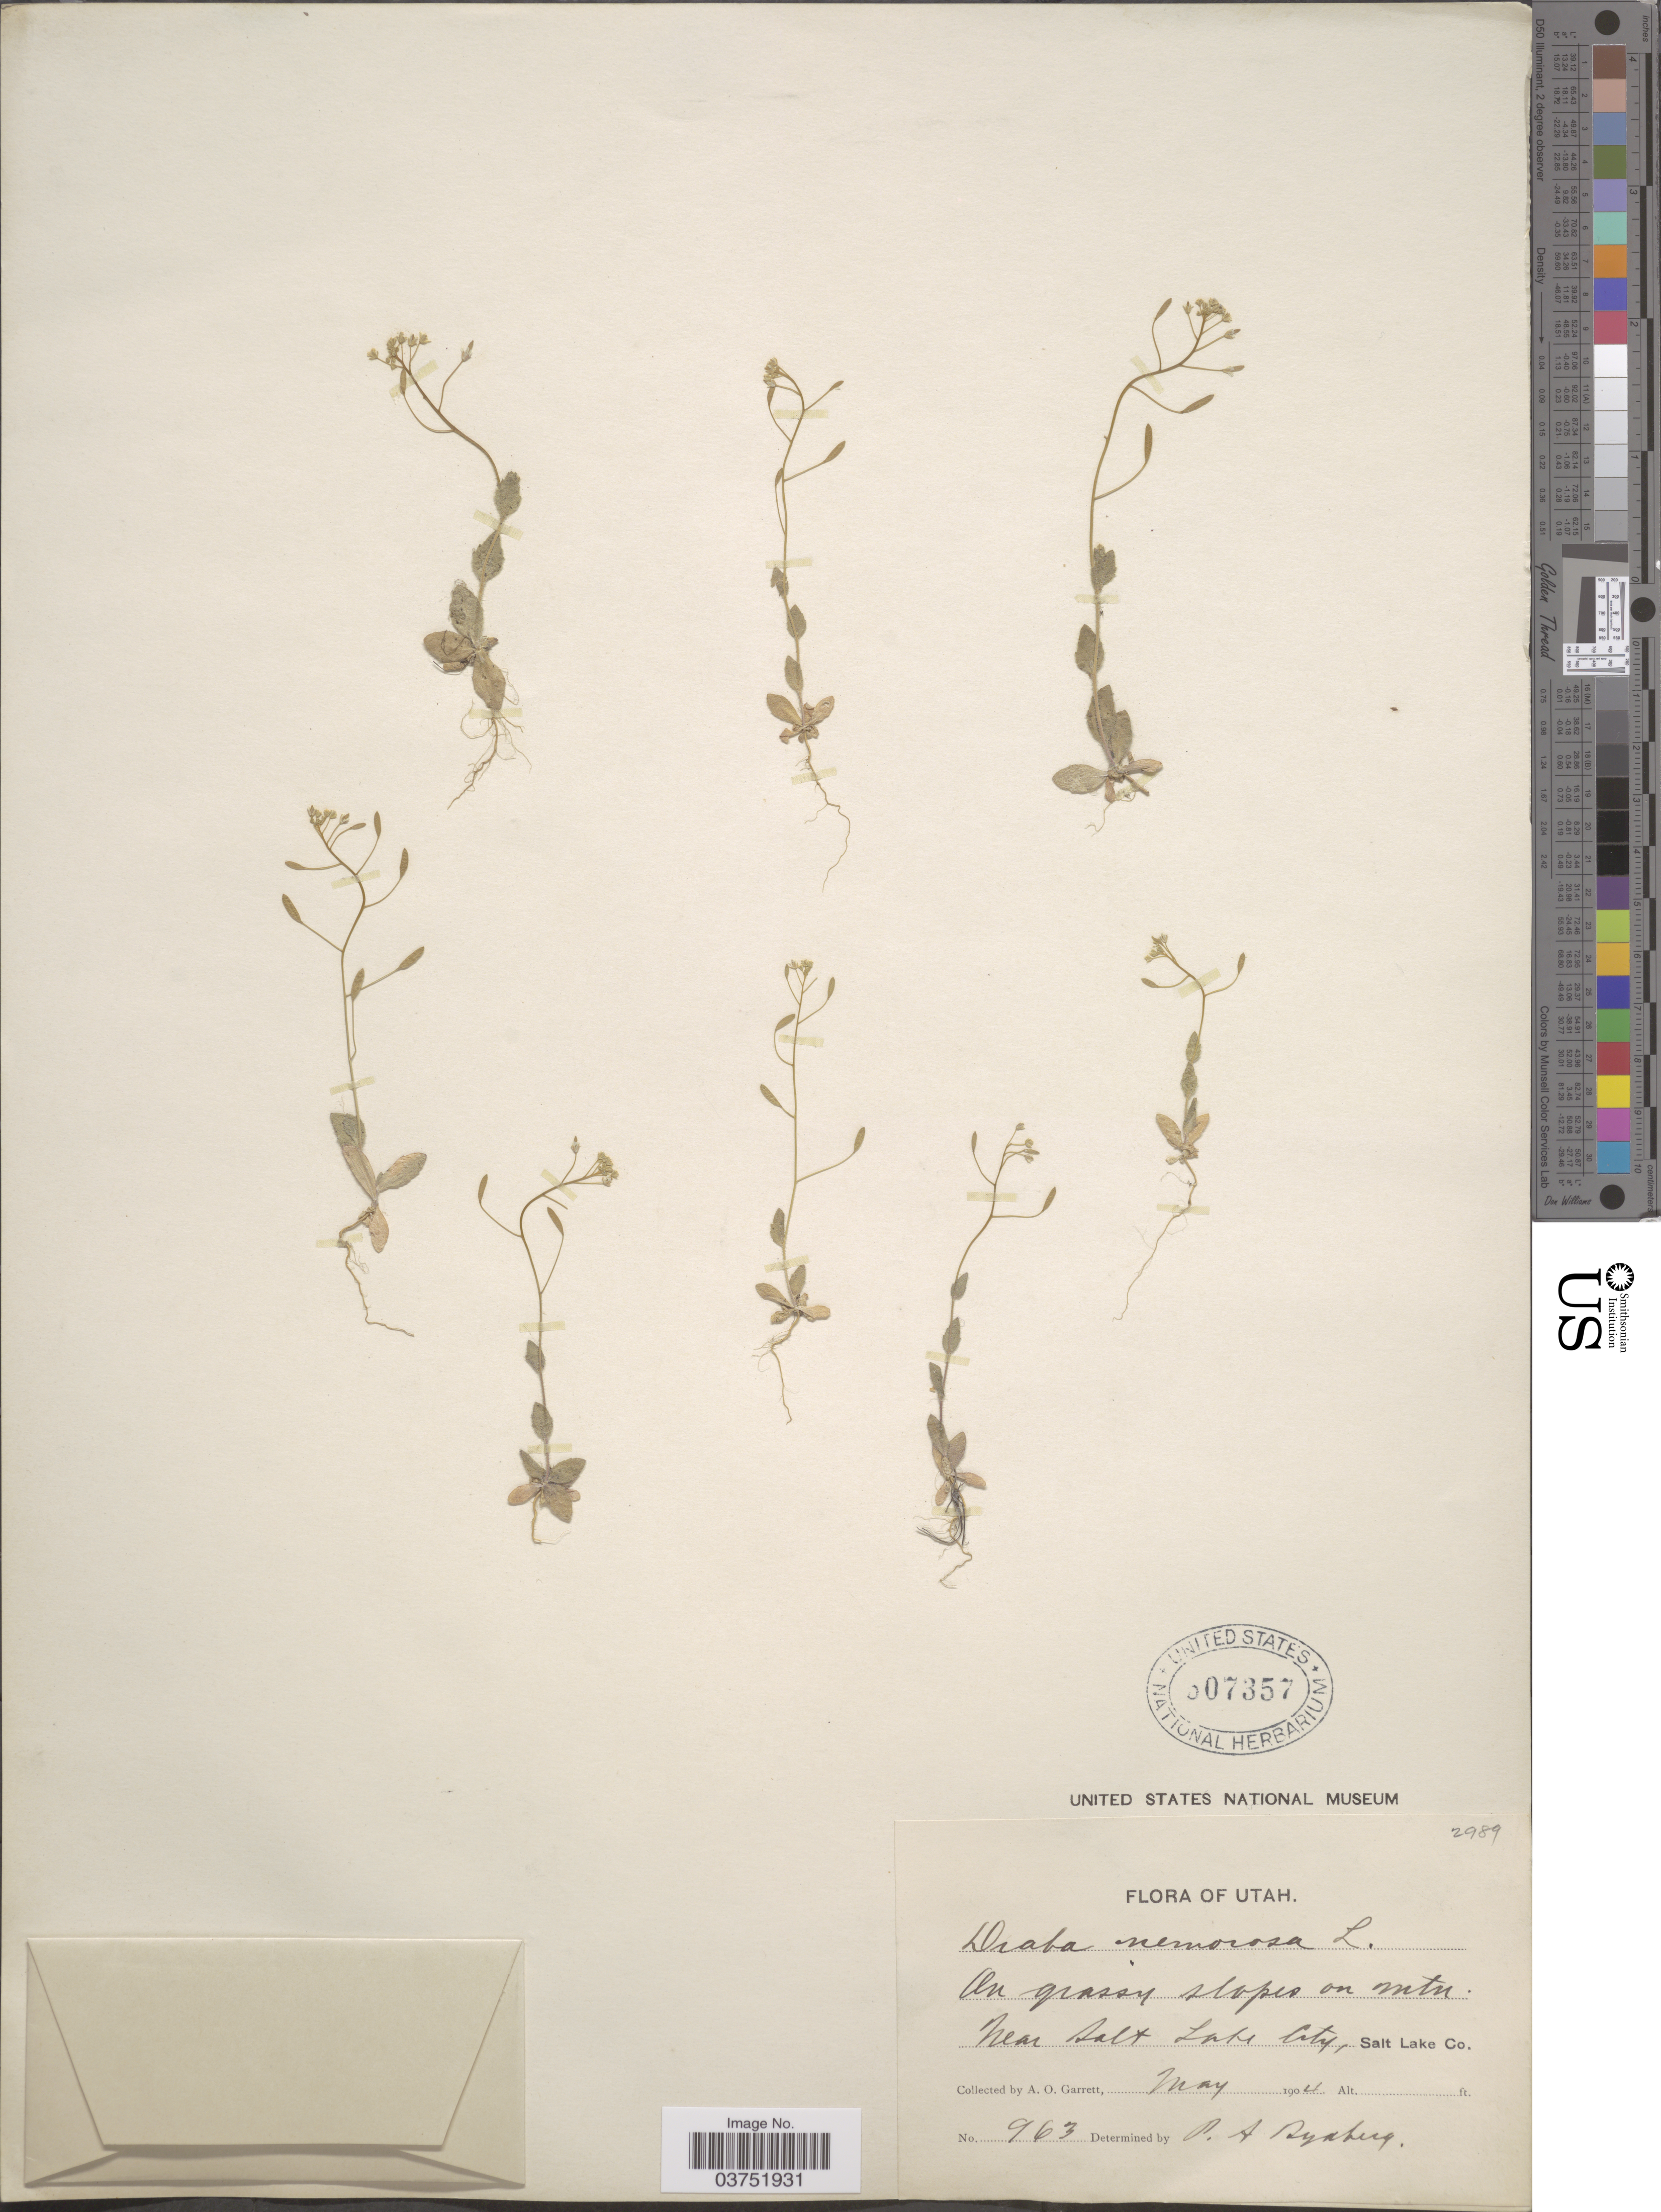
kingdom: Plantae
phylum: Tracheophyta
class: Magnoliopsida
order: Brassicales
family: Brassicaceae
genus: Draba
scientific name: Draba nemorosa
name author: L.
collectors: A. O. Garrett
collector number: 963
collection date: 1904-05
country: United States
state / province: Utah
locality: On grassy slopes on mtn near Salt Lake City, Salt Lake Co.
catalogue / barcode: US 307357